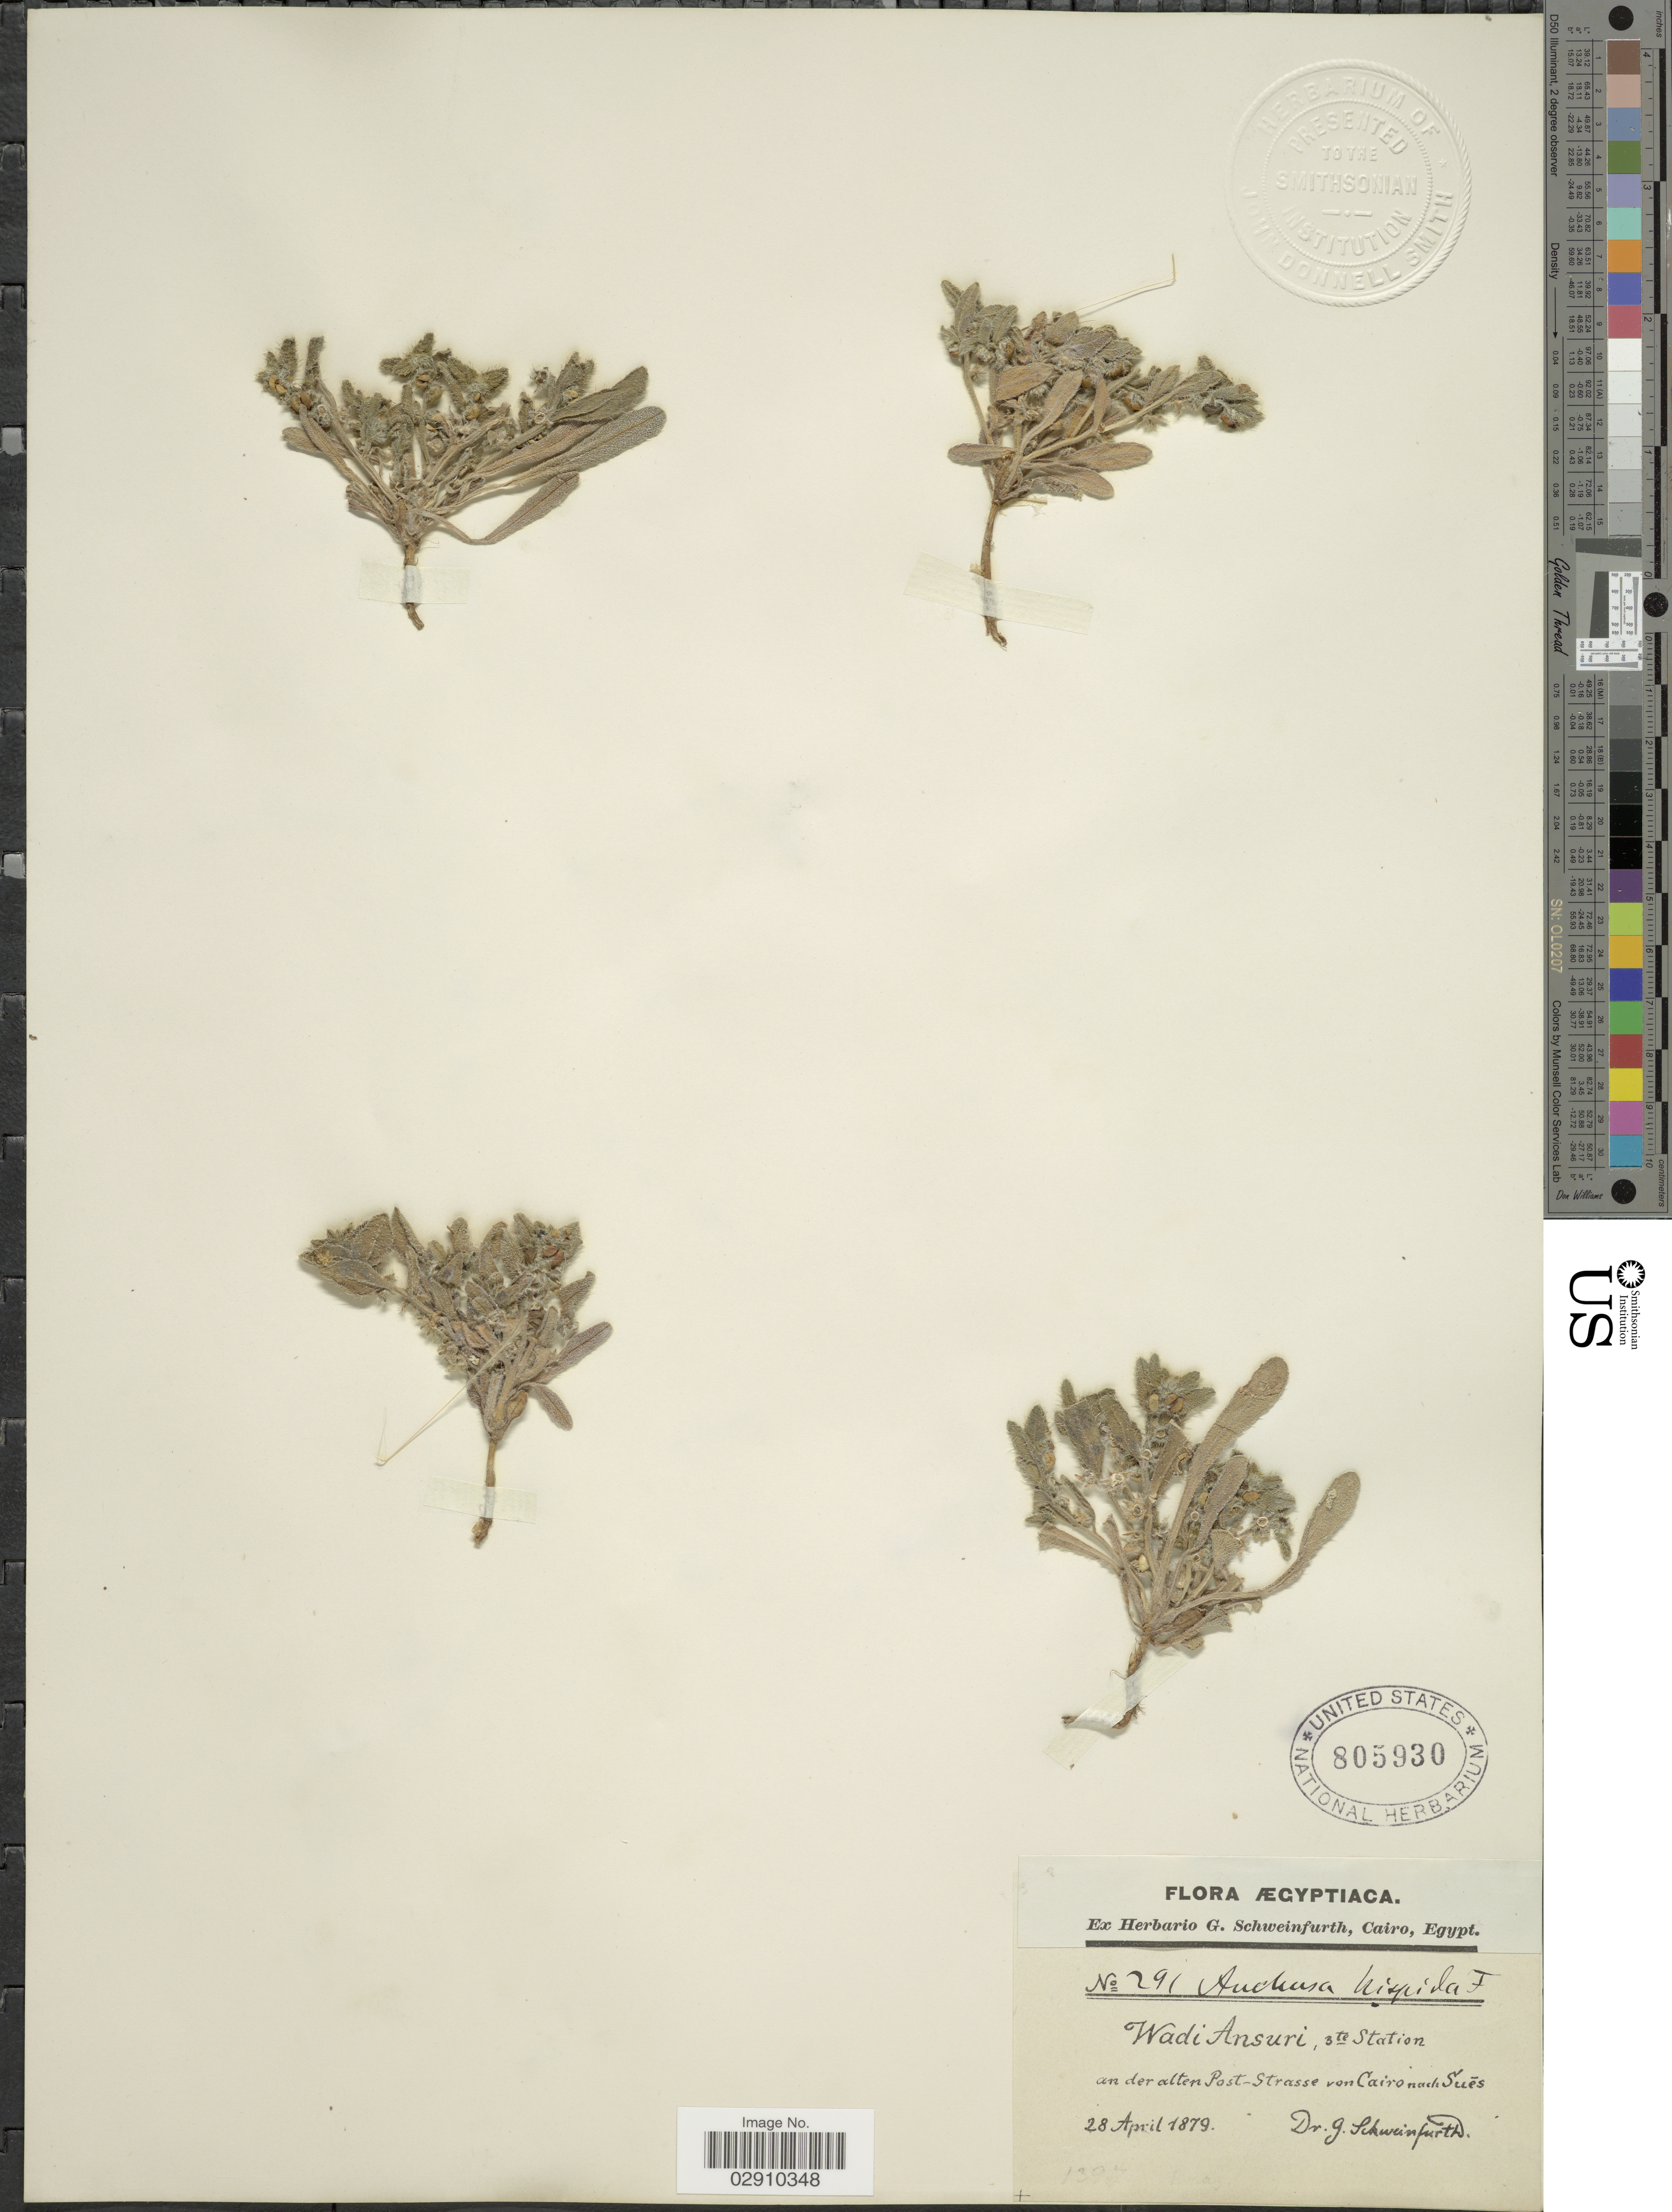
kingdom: Plantae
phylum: Tracheophyta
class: Magnoliopsida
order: Boraginales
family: Boraginaceae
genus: Anchusa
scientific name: Anchusa hispida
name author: Forssk.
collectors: G. A. Schweinfurth (herbarium)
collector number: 291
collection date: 1879-04-28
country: Egypt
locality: Ægyptiaca. Wadi Ansuri, ste Station ande ralten Post-Strasse van Cairo nach Sués.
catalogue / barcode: US 805930